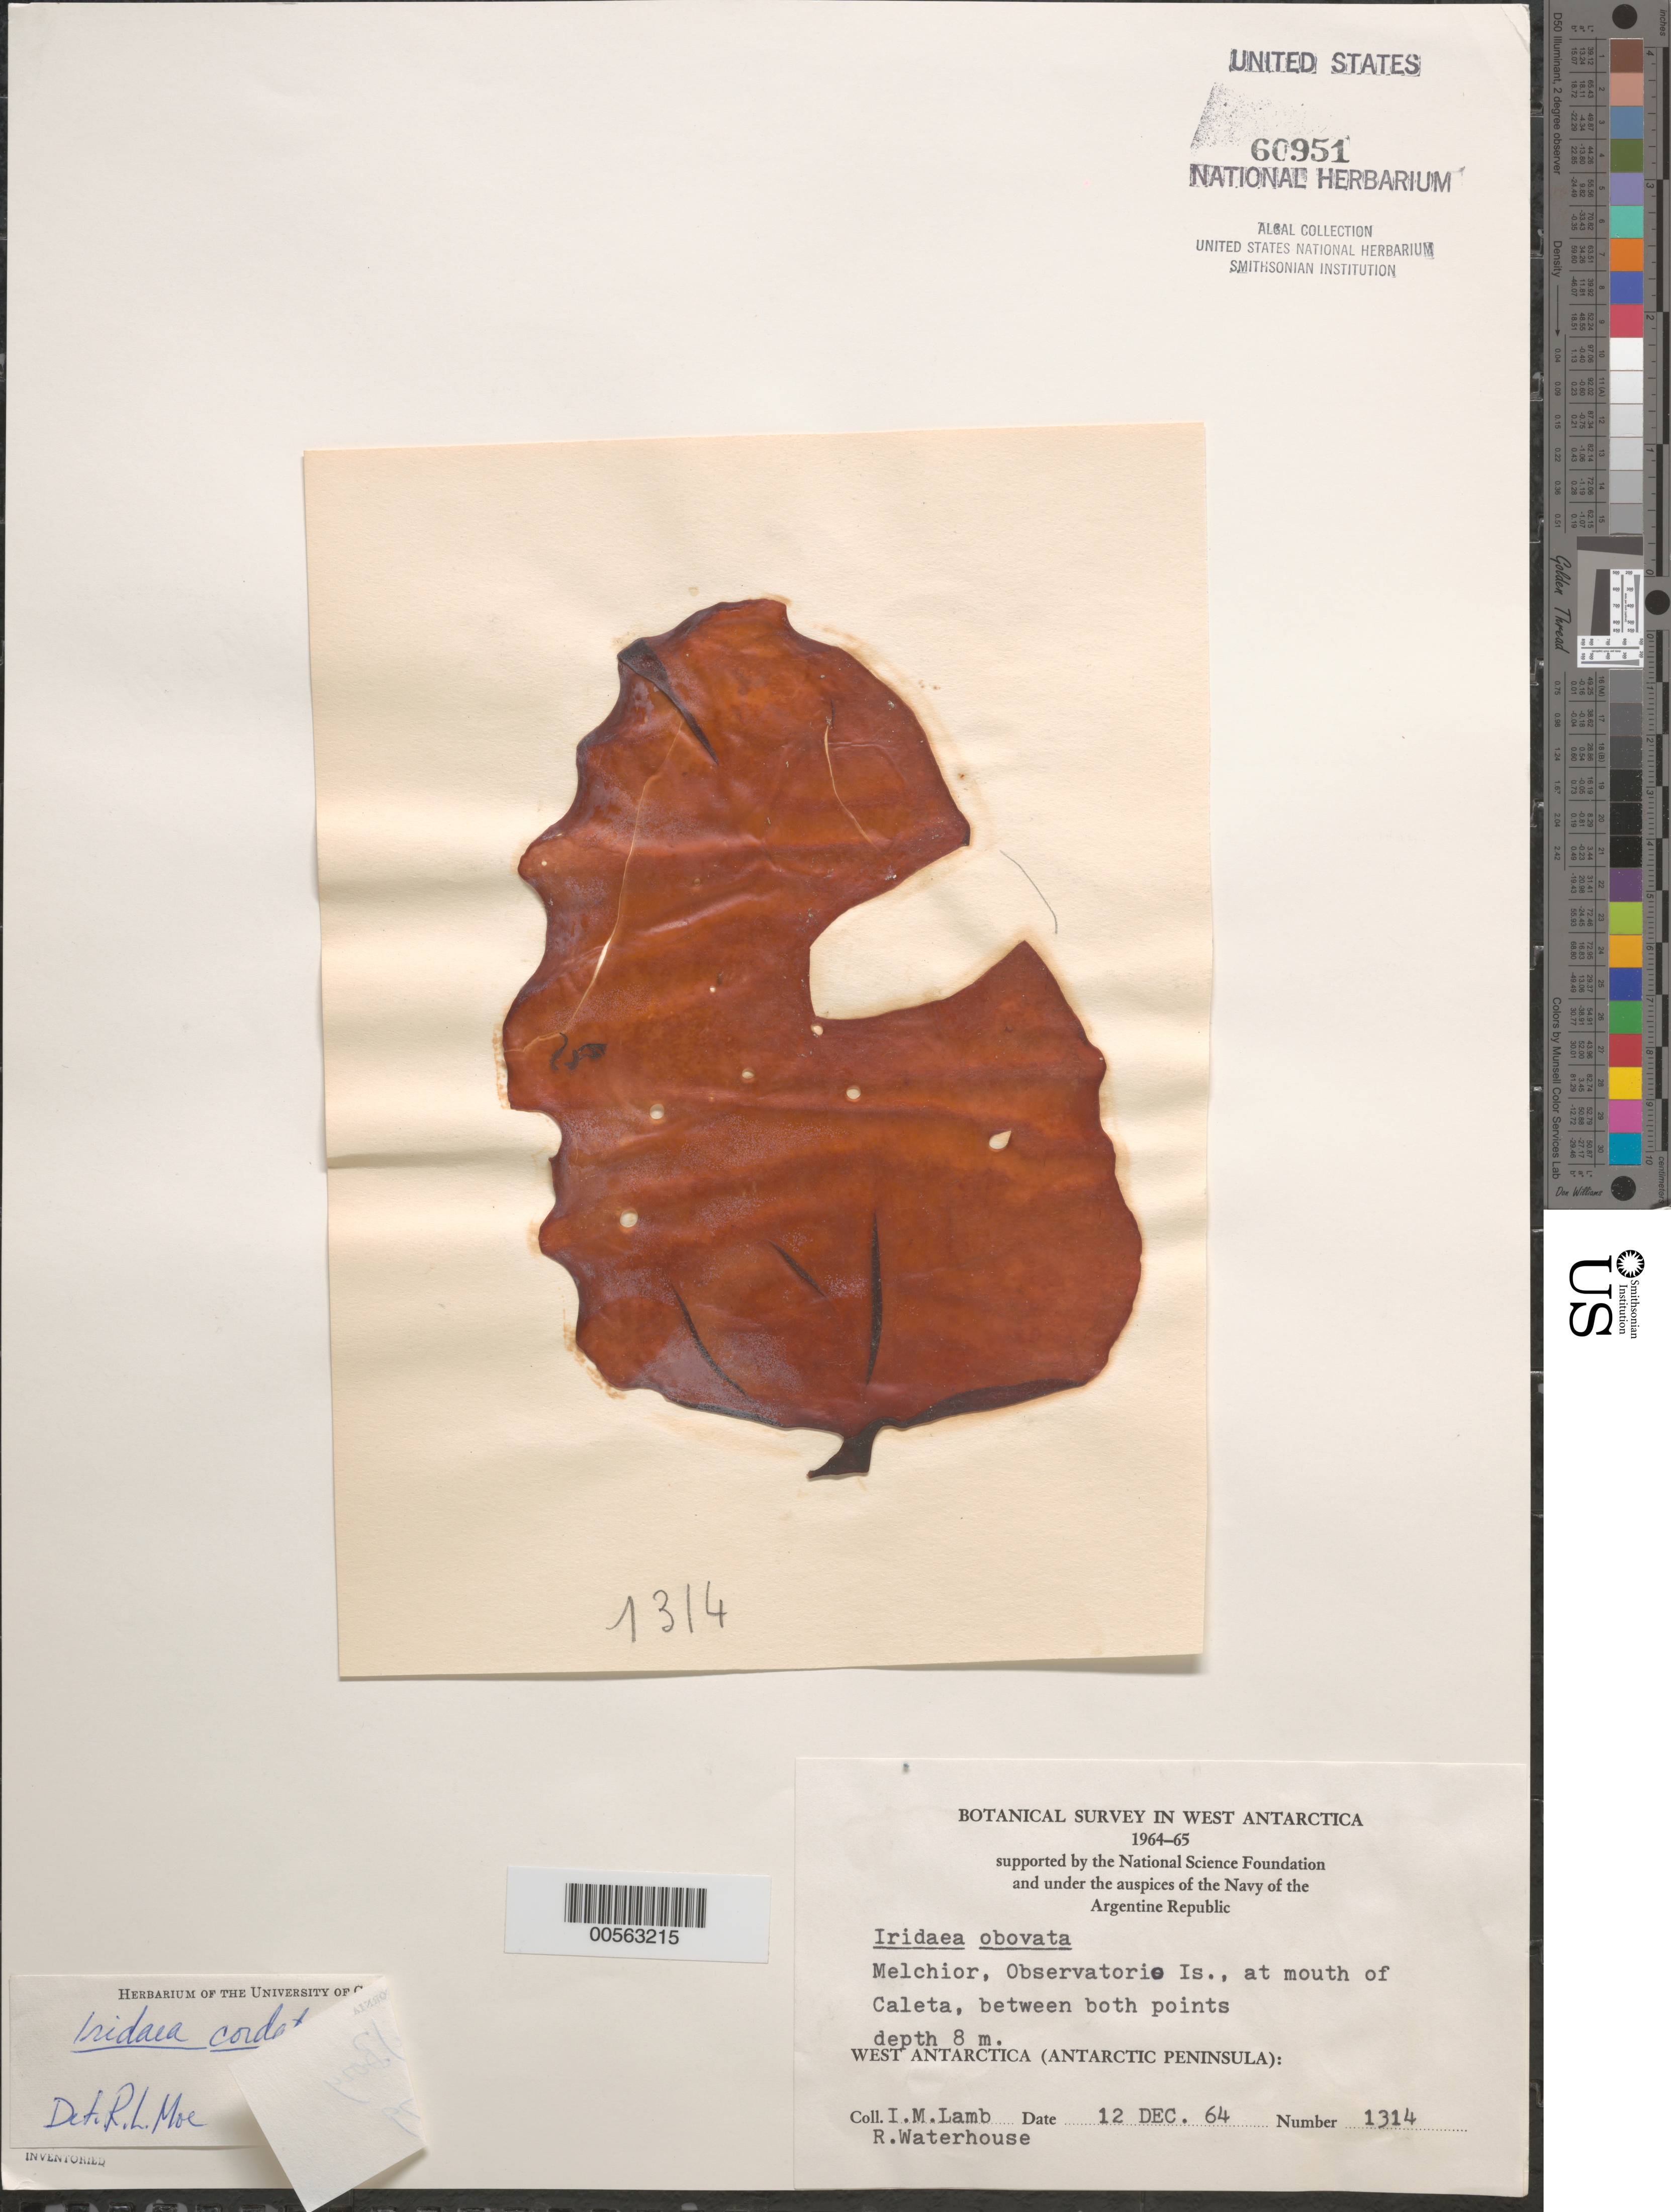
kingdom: Plantae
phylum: Rhodophyta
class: Florideophyceae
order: Gigartinales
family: Gigartinaceae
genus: Iridaea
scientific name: Iridaea cordata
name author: (Turner) Bory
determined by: Moe, R. L.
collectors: I. M. Lamb & R. Waterhouse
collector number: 1314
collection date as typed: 12 Dec 1964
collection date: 1964-12-12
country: Antarctica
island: Gamma Island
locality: Mouth of Caleta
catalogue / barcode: US 60951